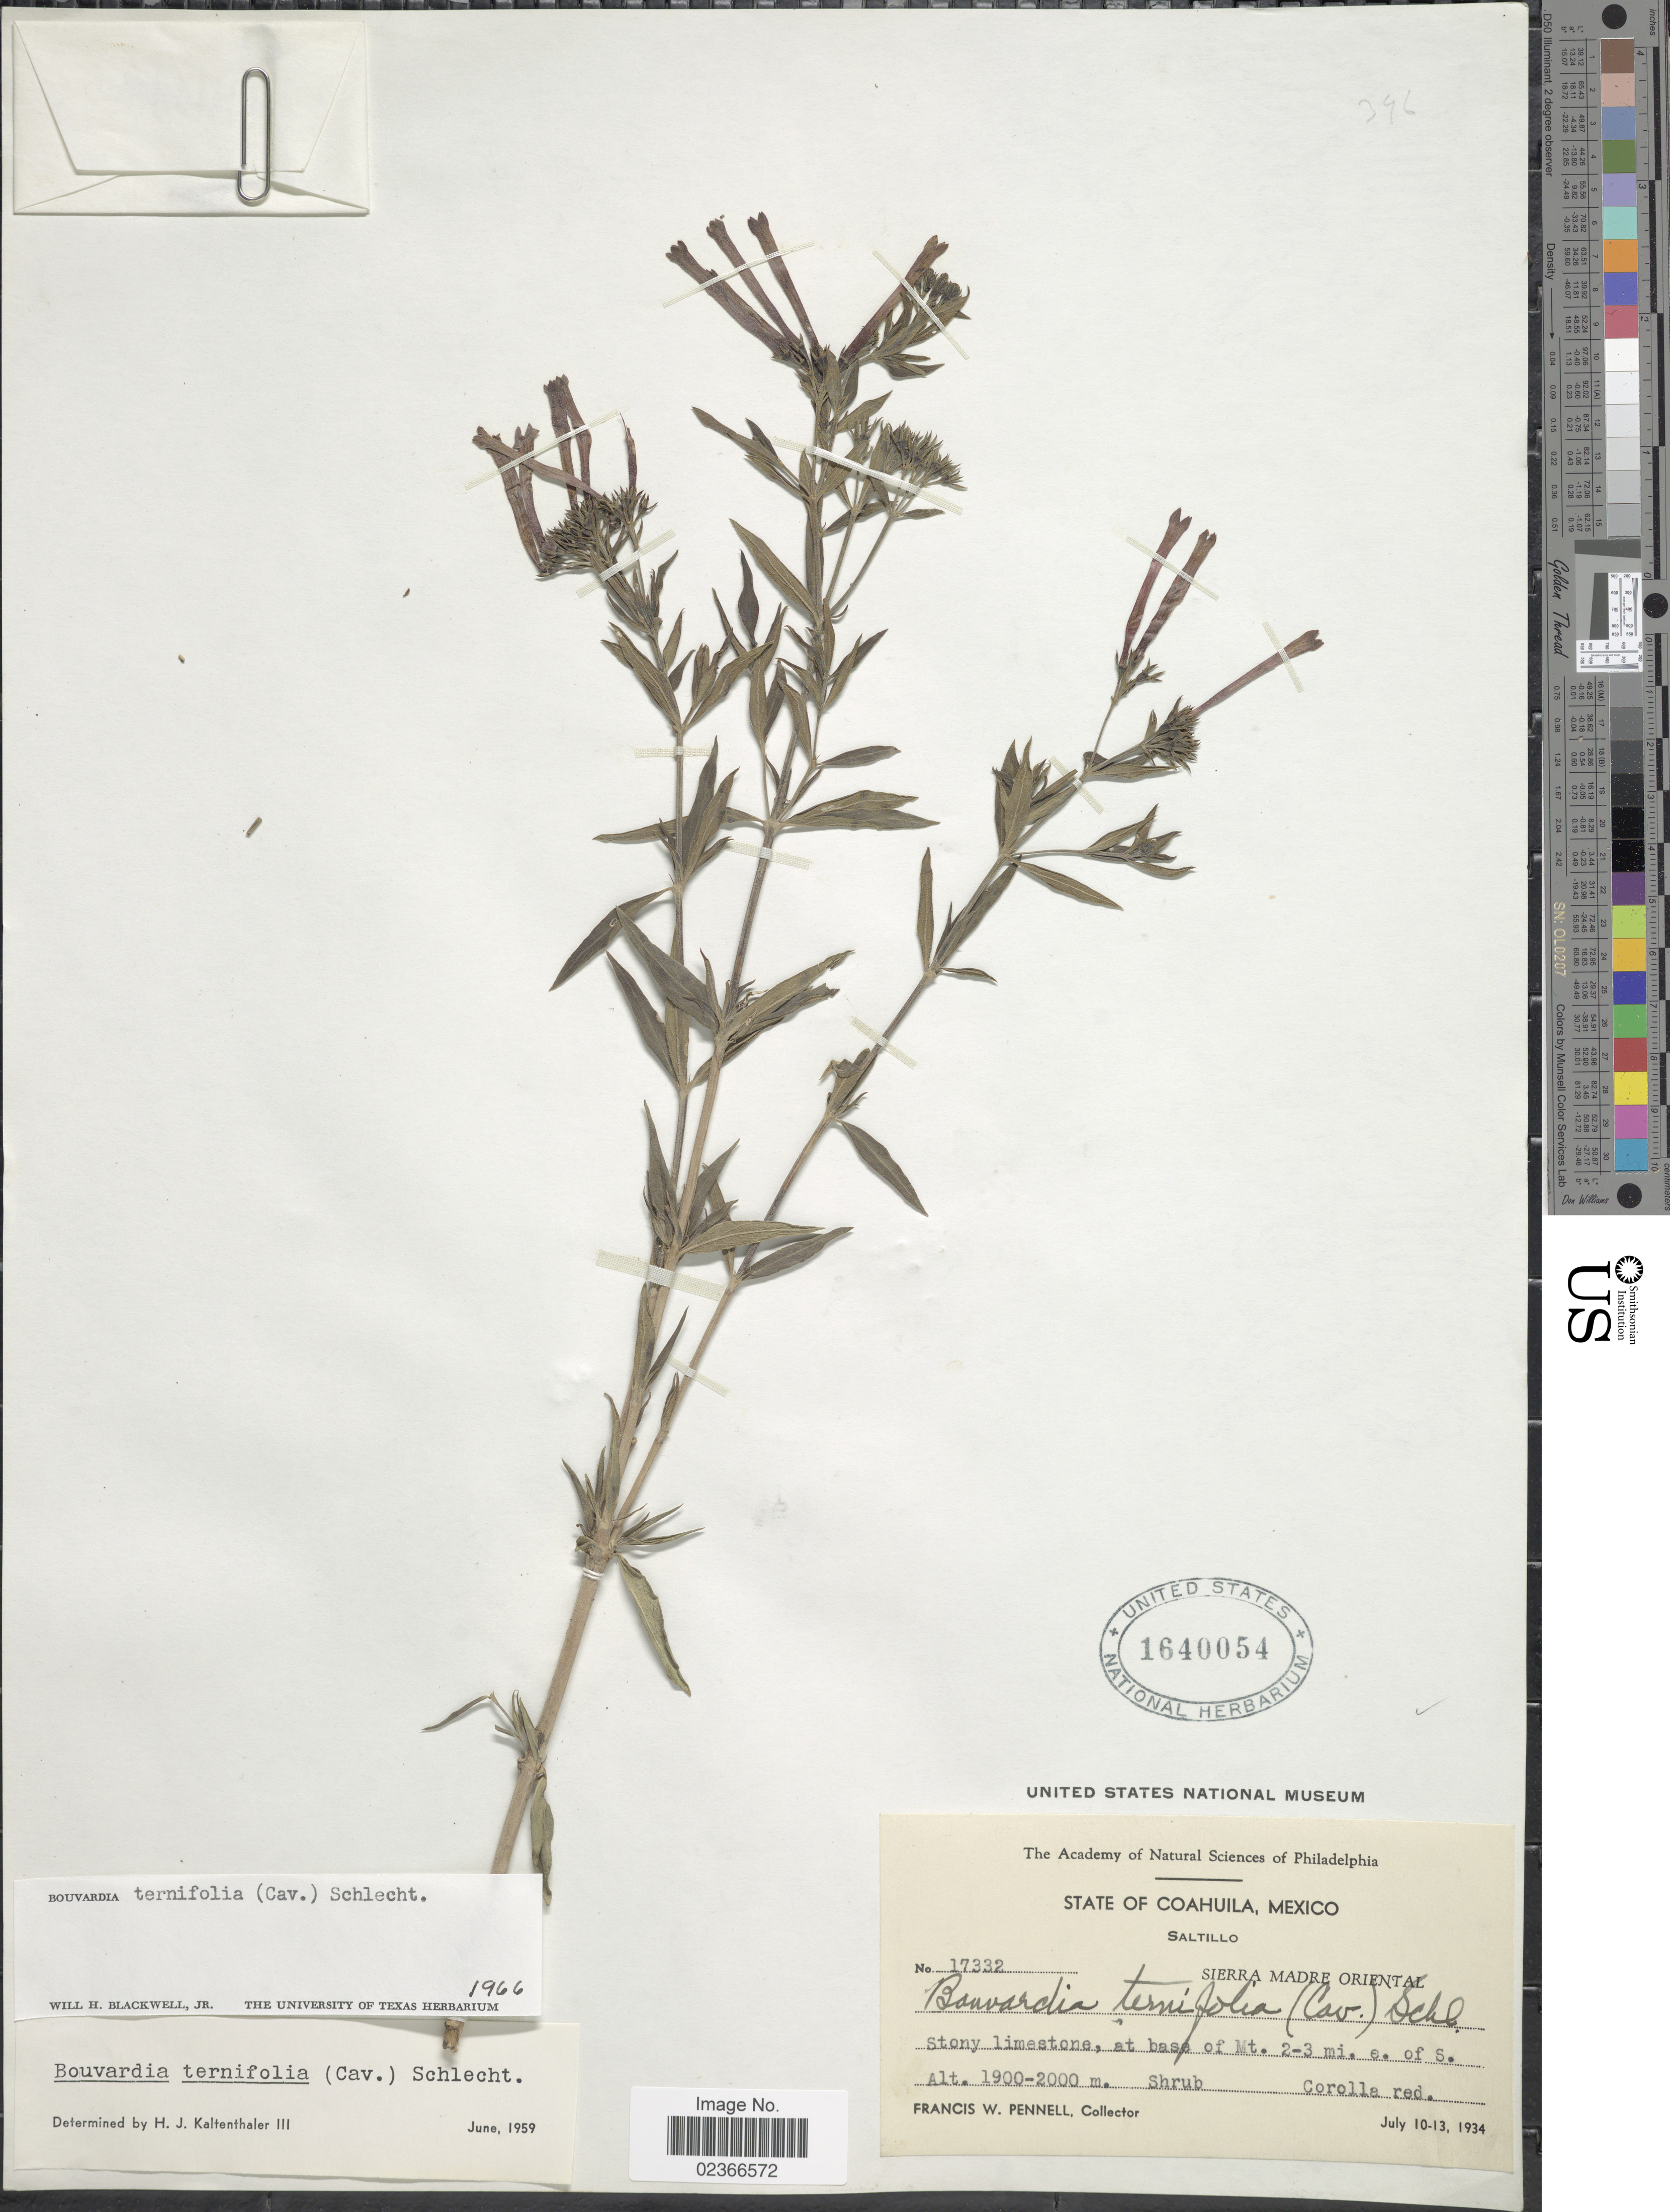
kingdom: Plantae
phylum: Tracheophyta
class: Magnoliopsida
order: Gentianales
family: Rubiaceae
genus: Bouvardia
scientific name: Bouvardia ternifolia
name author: (Cav.) Schltdl.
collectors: F. W. Pennell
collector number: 17332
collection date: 1934-07-10/1934-07-13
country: Mexico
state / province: Coahuila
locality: Saltillo, Sierra Madre Oriental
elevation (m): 1900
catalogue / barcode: US 1640054